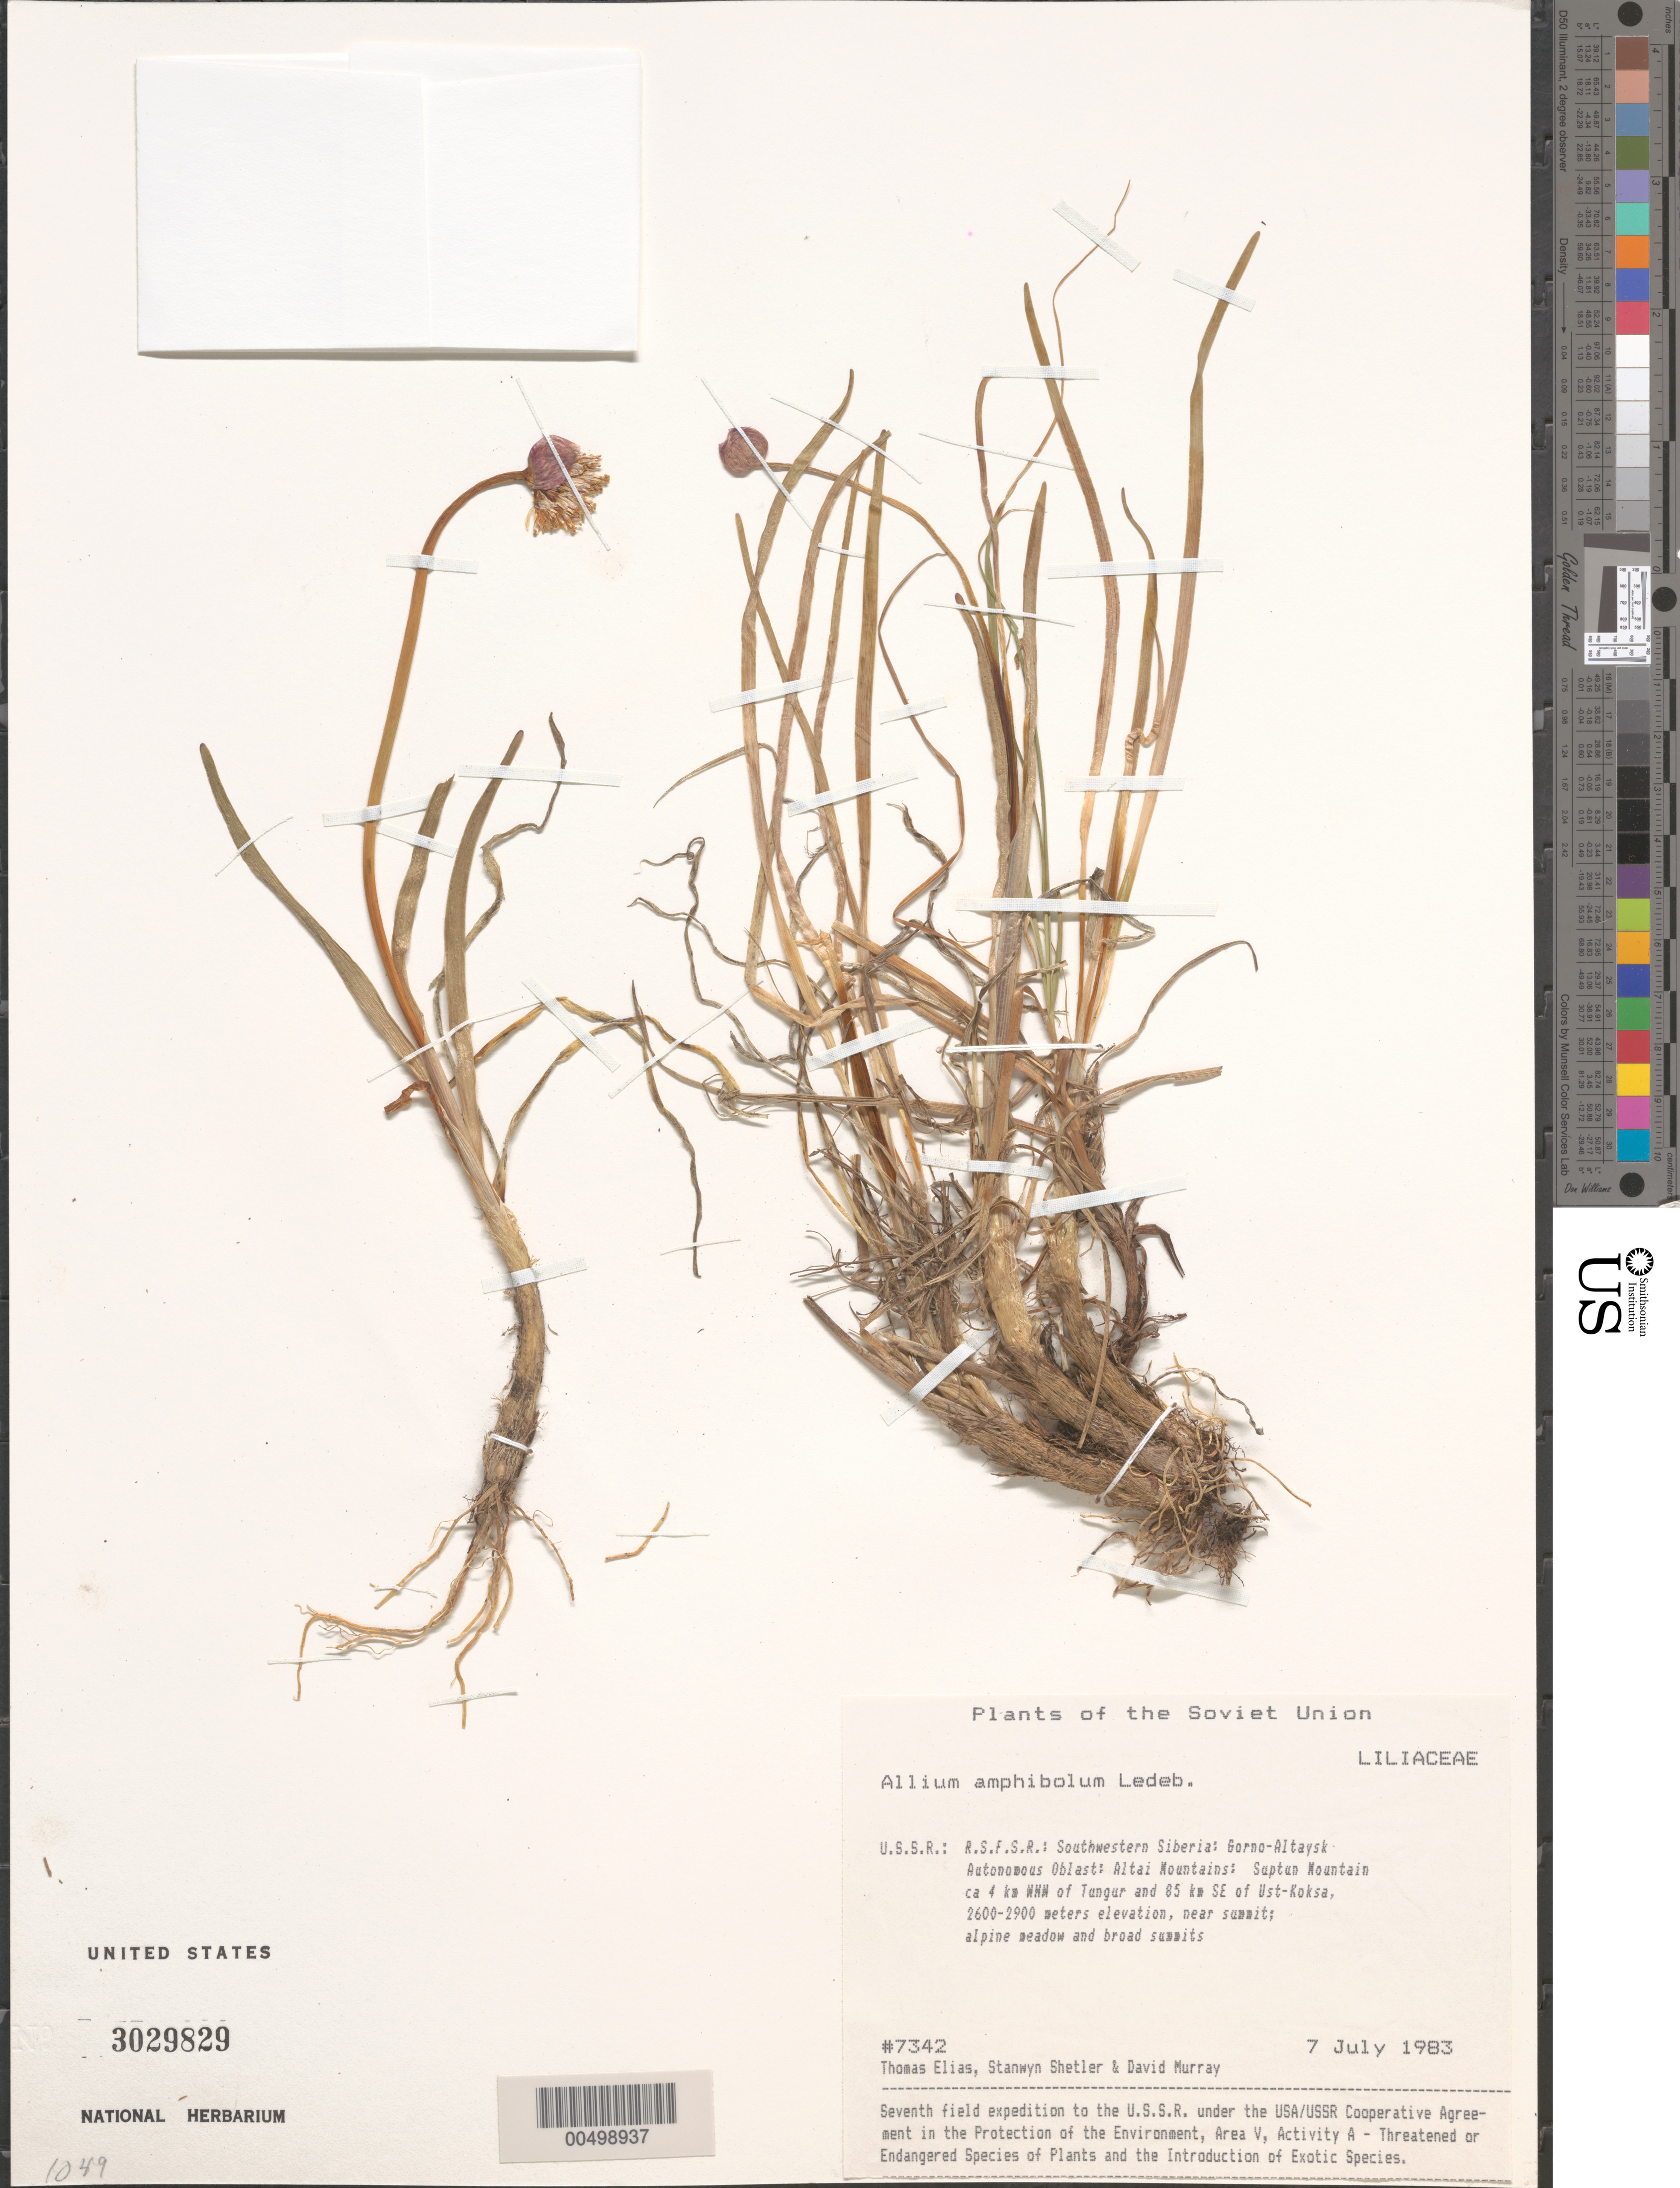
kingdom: Plantae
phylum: Tracheophyta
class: Liliopsida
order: Asparagales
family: Amaryllidaceae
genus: Allium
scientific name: Allium amphibolum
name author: Ledeb.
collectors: T. Elias, S. Shetler & D. F. Murray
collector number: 7342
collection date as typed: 07 Jul 1983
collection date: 1983-07-07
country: Russian Federation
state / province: Altai Republic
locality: Altai Mountains, Suptun Mountain, ca. 4 km WNW of Tungur and 85 km SE of Ust-Koksa.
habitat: near summit; alpine meadow and broad summits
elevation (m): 2600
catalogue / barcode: US 3029829